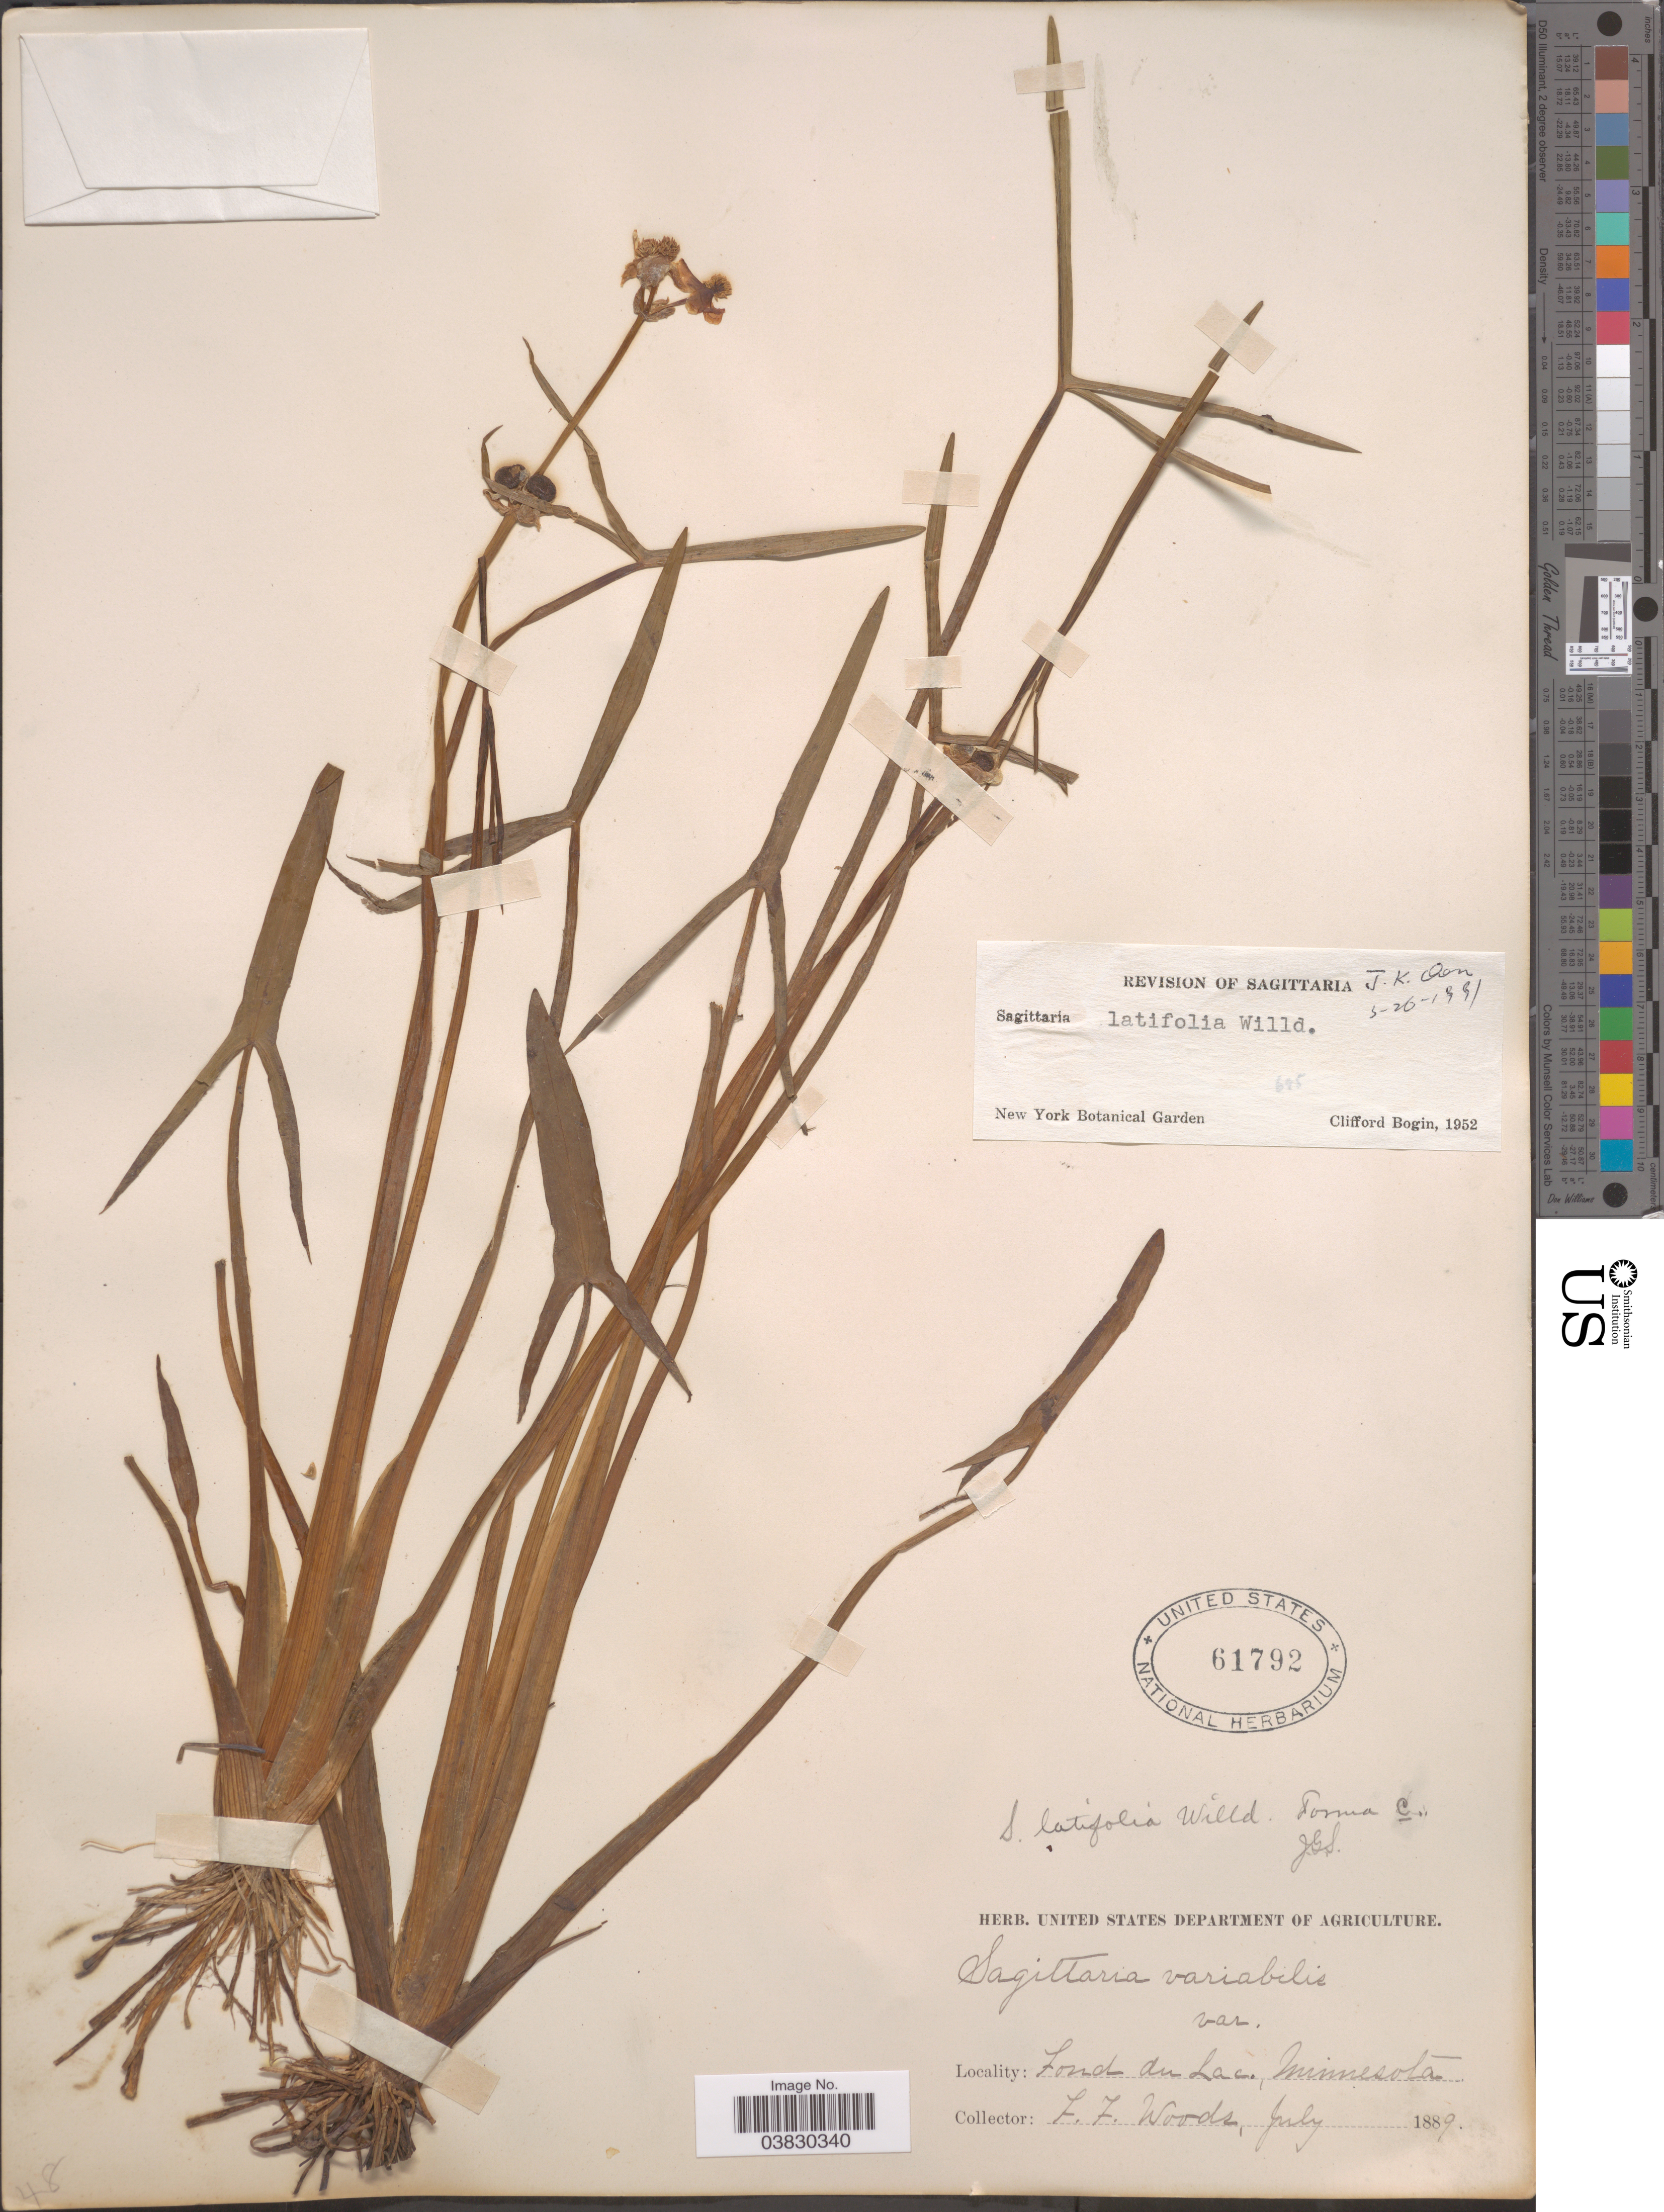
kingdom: Plantae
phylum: Tracheophyta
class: Liliopsida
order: Alismatales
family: Alismataceae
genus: Sagittaria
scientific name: Sagittaria latifolia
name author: Willd.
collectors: F. Woods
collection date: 1889-07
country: United States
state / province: Minnesota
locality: Fond du Lac.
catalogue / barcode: US 61792